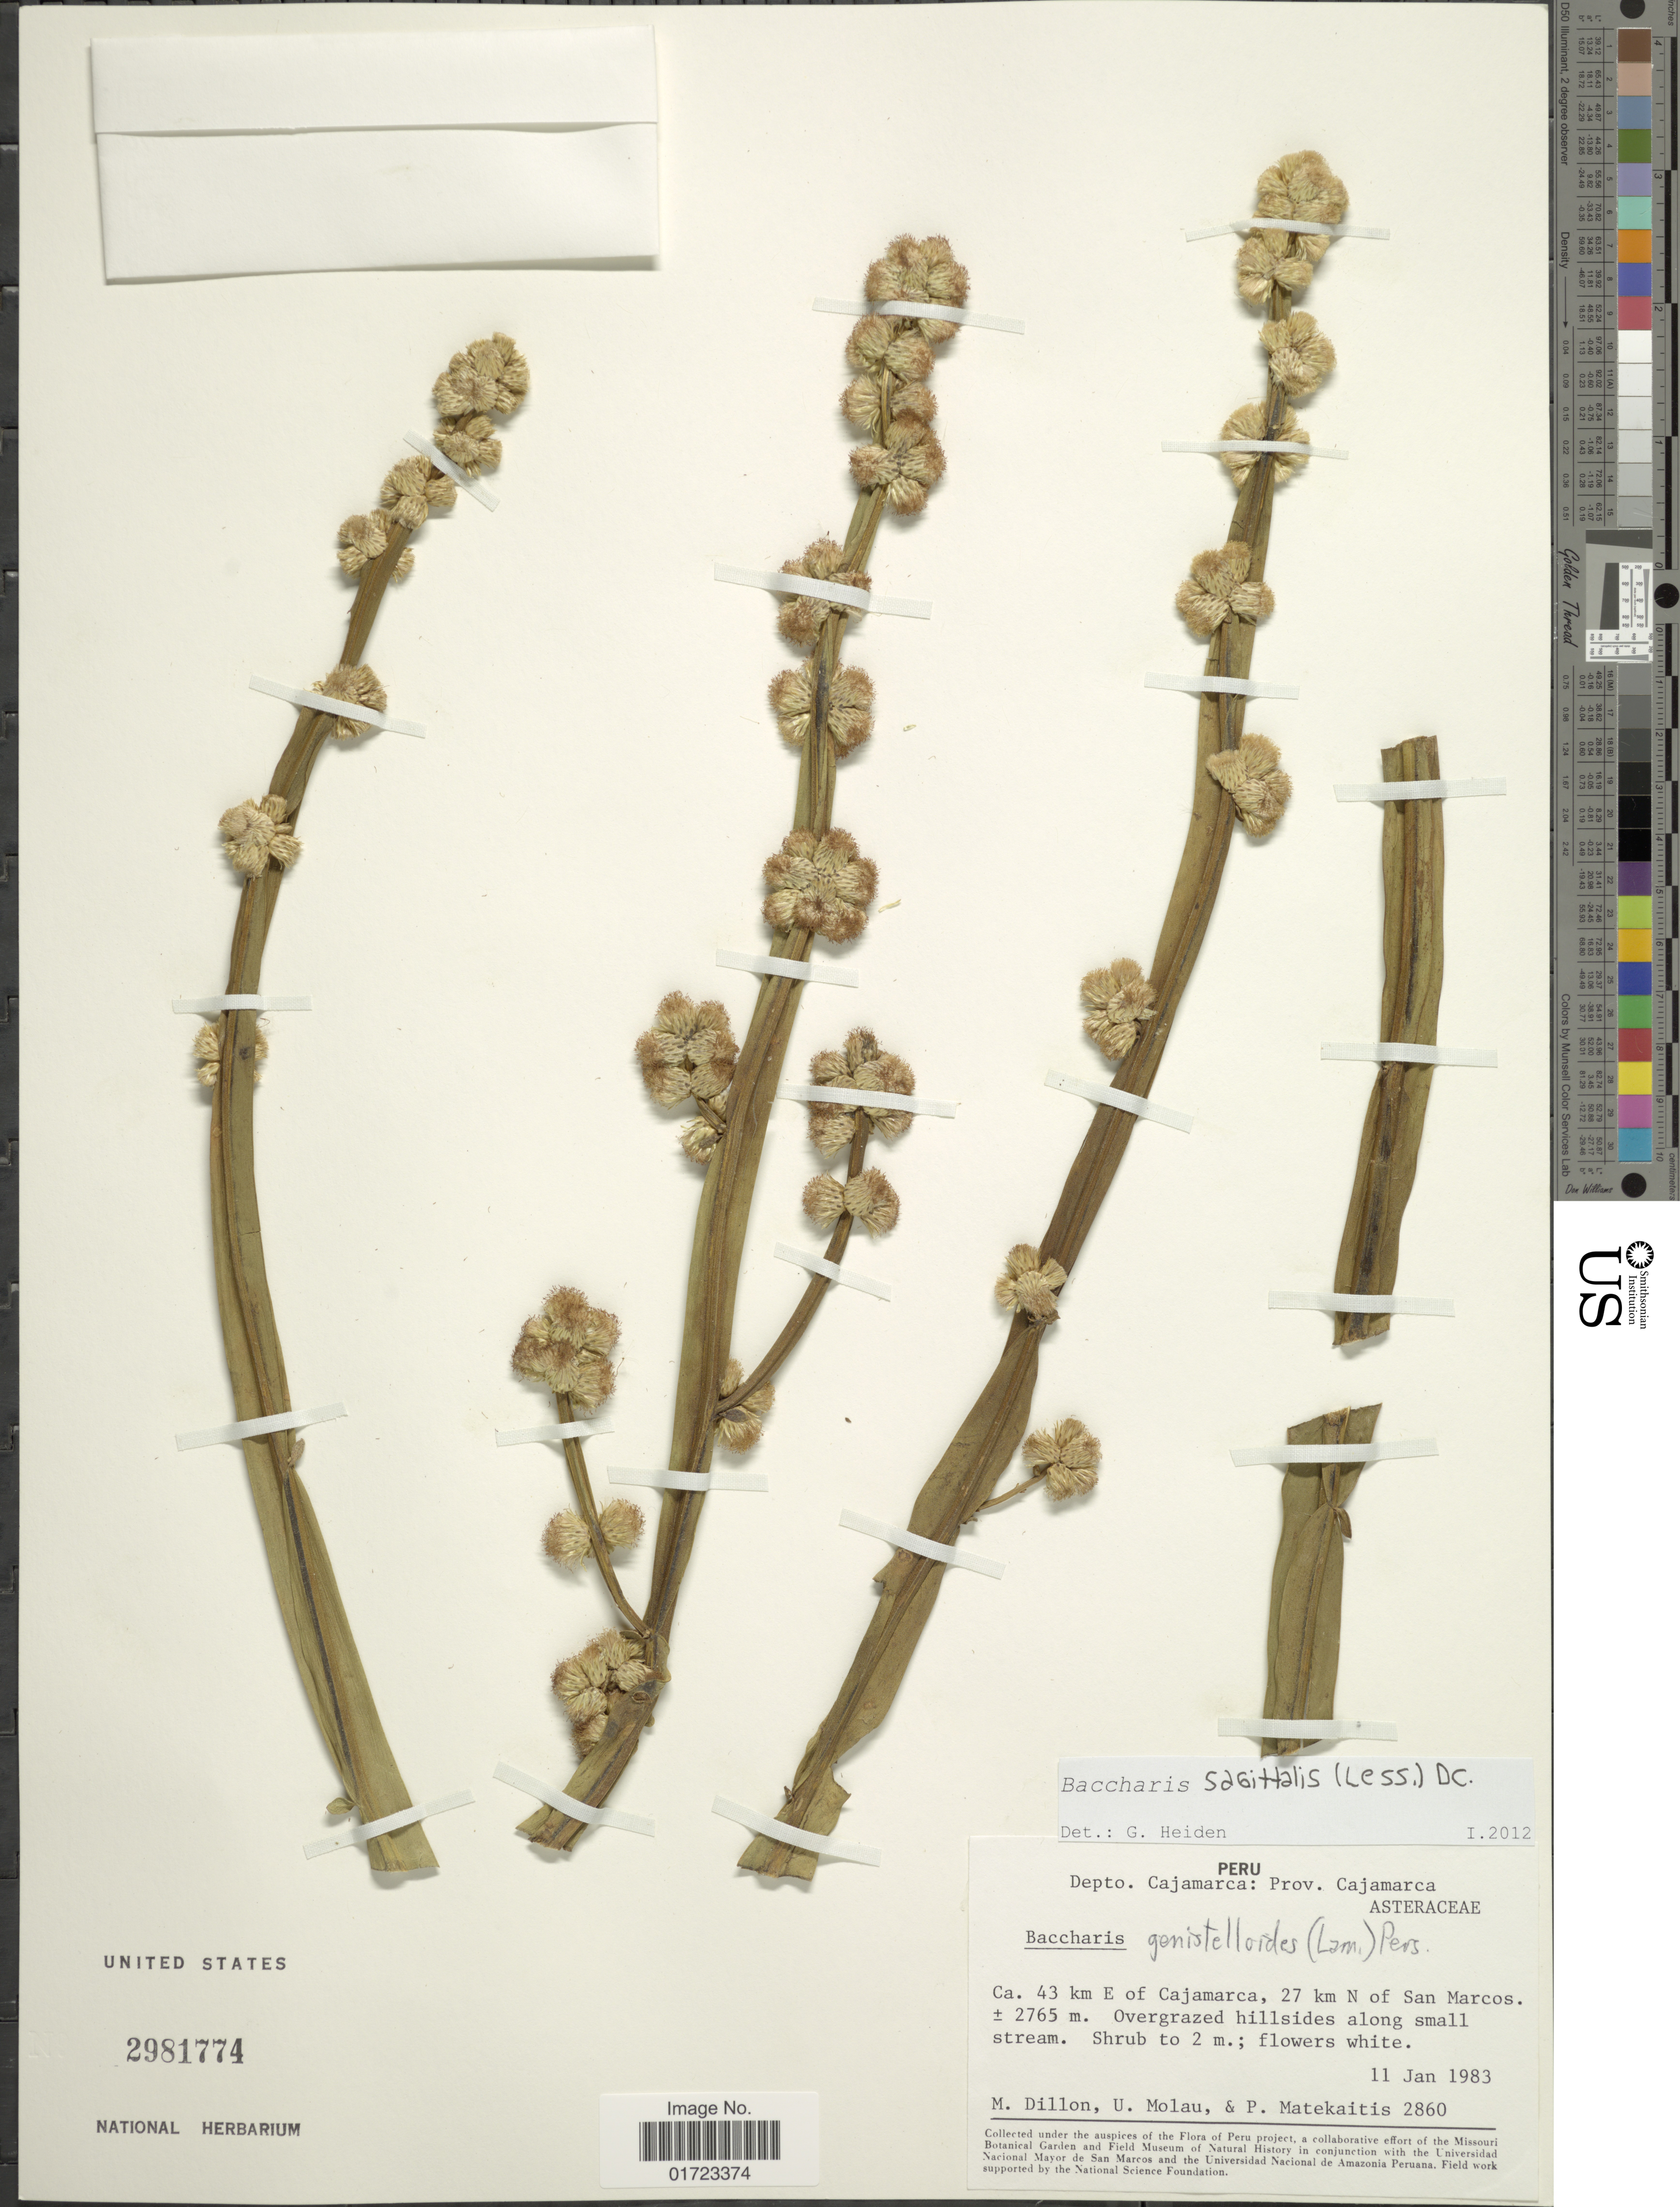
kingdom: Plantae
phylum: Tracheophyta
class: Magnoliopsida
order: Asterales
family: Asteraceae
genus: Baccharis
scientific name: Baccharis sagittalis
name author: (Less.) DC.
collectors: M. O. Dillon, U. Molau & P. Matekaitis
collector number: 2860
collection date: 1983-01-11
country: Peru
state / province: Cajamarca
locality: Depto. Cajamarca: Prov. Cajamarca. Ca. 43 km E of Cajamarca, 27 km N of San Marcos.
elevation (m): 2765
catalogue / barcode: US 2981774